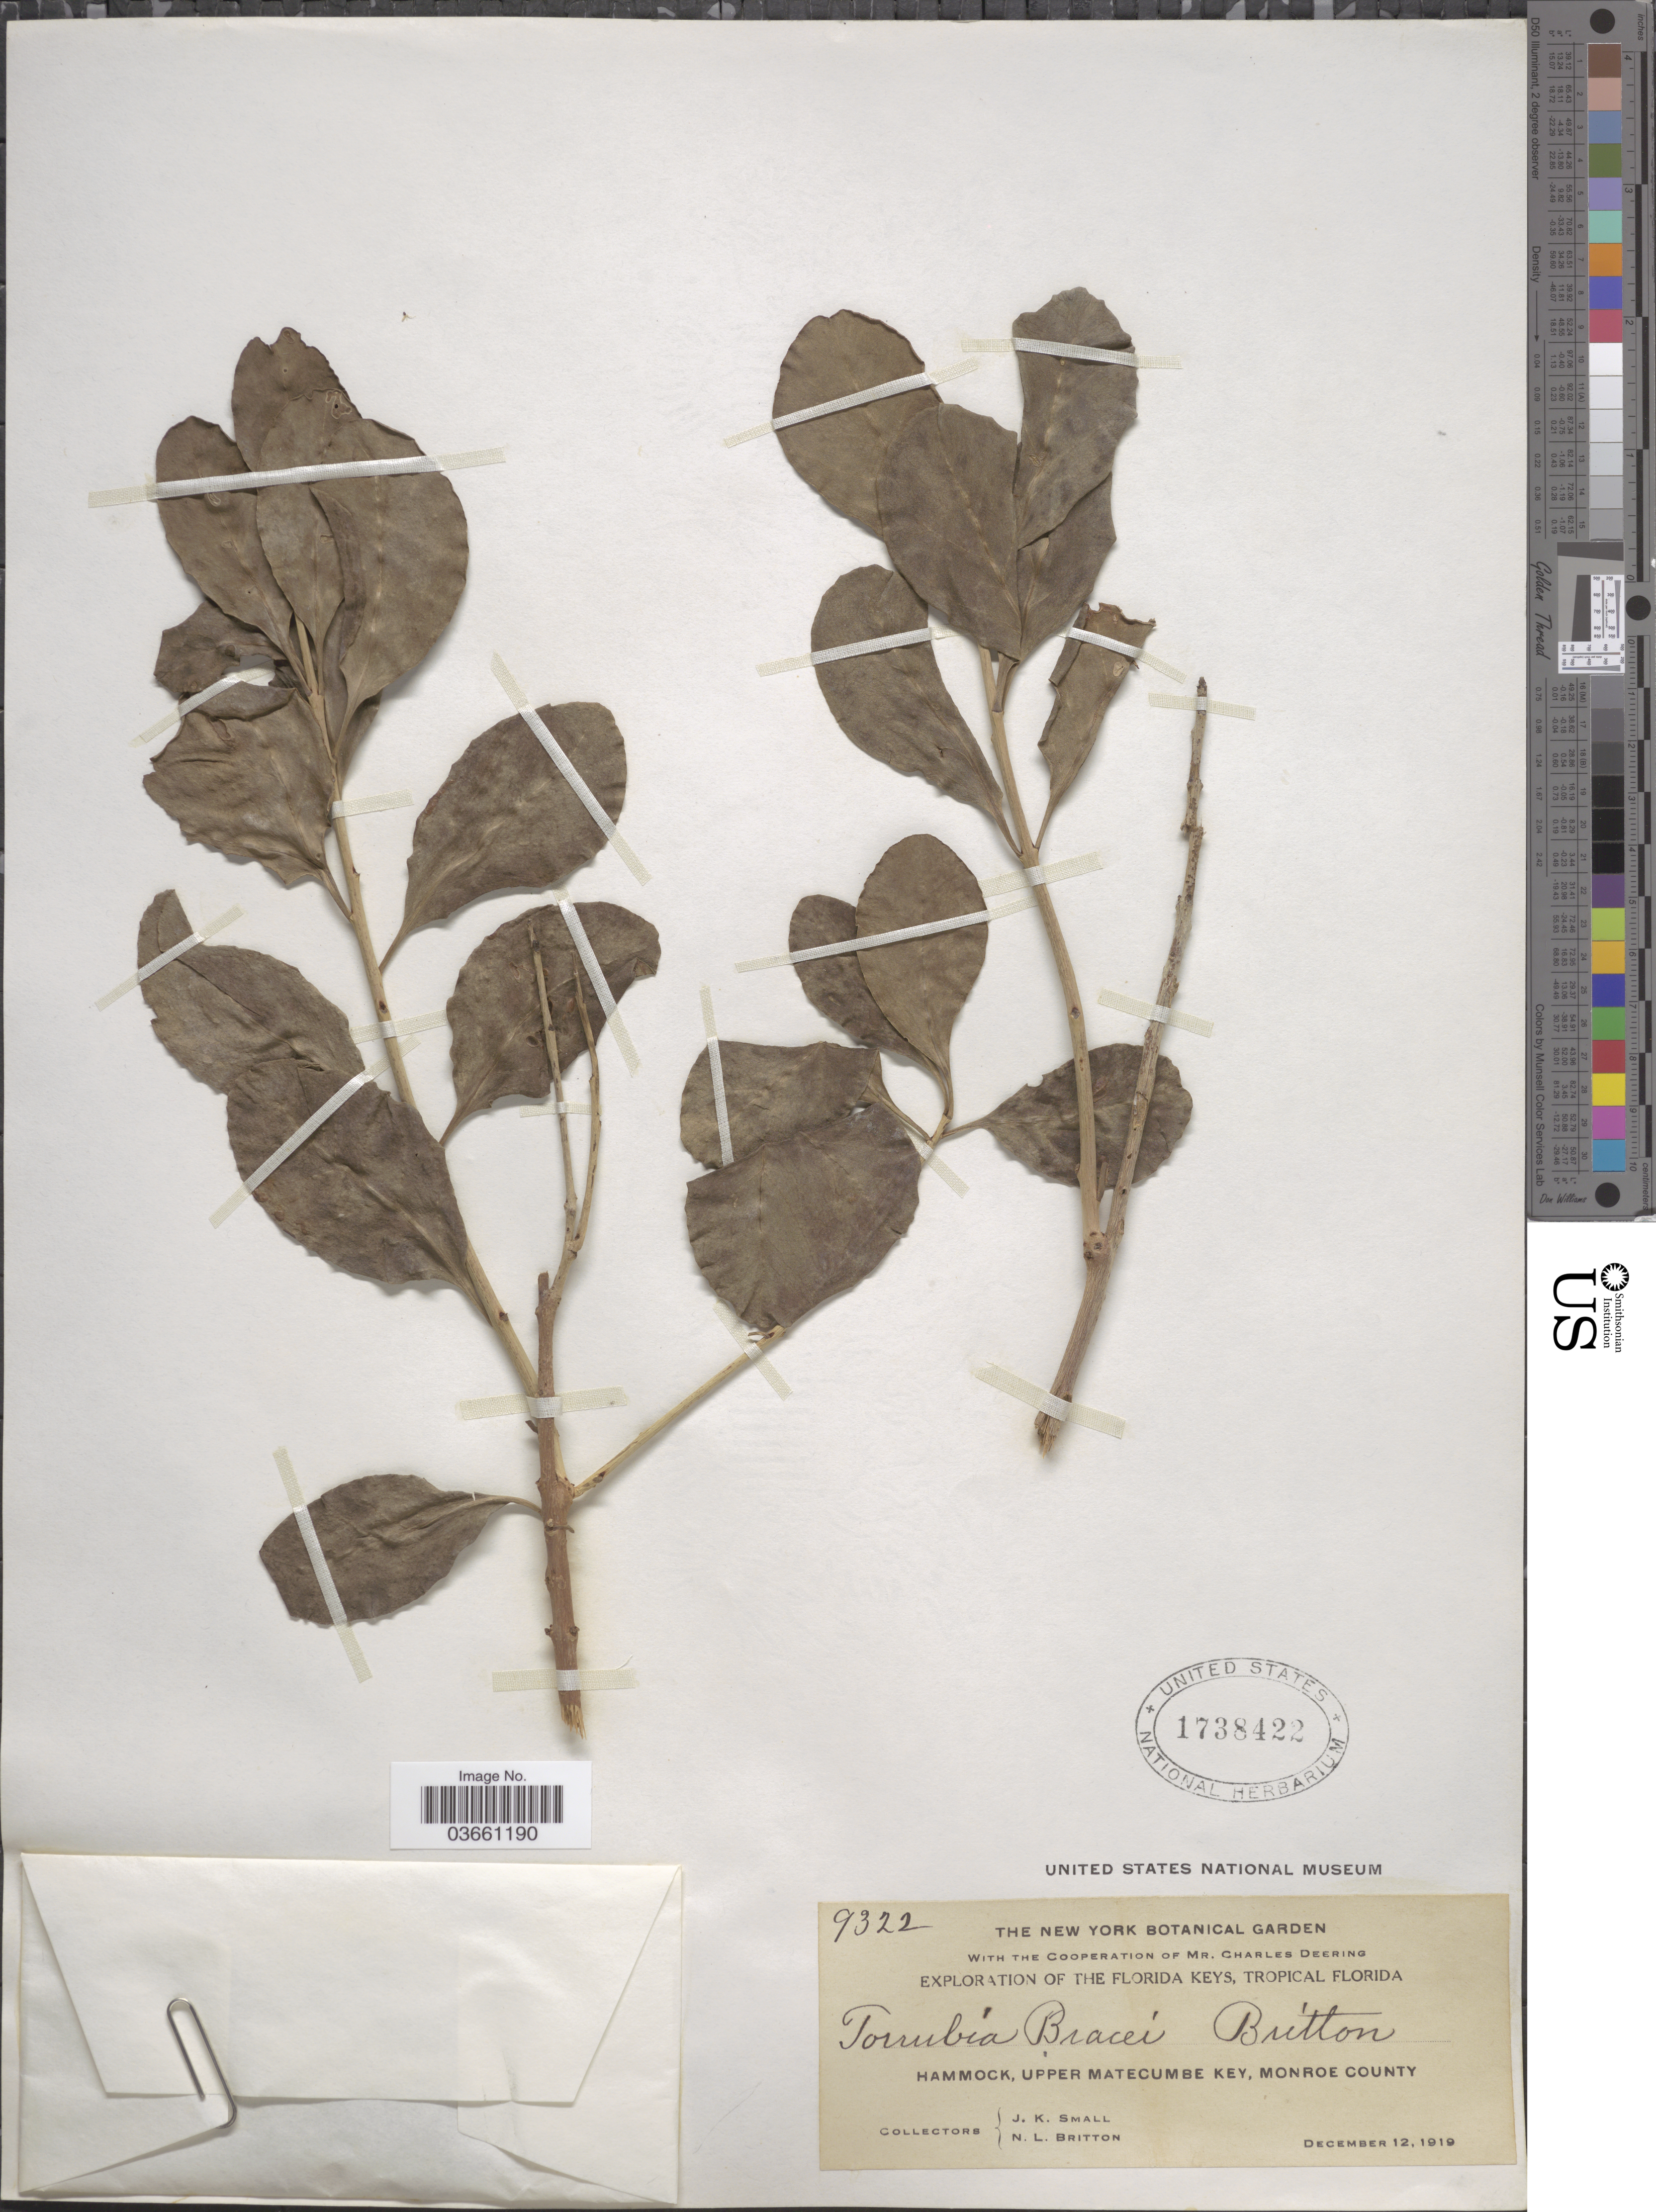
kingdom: Plantae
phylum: Tracheophyta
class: Magnoliopsida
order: Caryophyllales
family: Nyctaginaceae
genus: Guapira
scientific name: Guapira discolor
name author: (Spreng.) Little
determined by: Strong, Mark T., (BOT), Smithsonian Institution - National Museum of Natural History (UNITED STATES)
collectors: J. K. Small & N. Britton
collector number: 9322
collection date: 1919-12-12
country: United States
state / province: Florida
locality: Florida Keys, Tropical Florida. Hammock, Upper Matecumbe Key, Monroe County.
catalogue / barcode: US 1738422